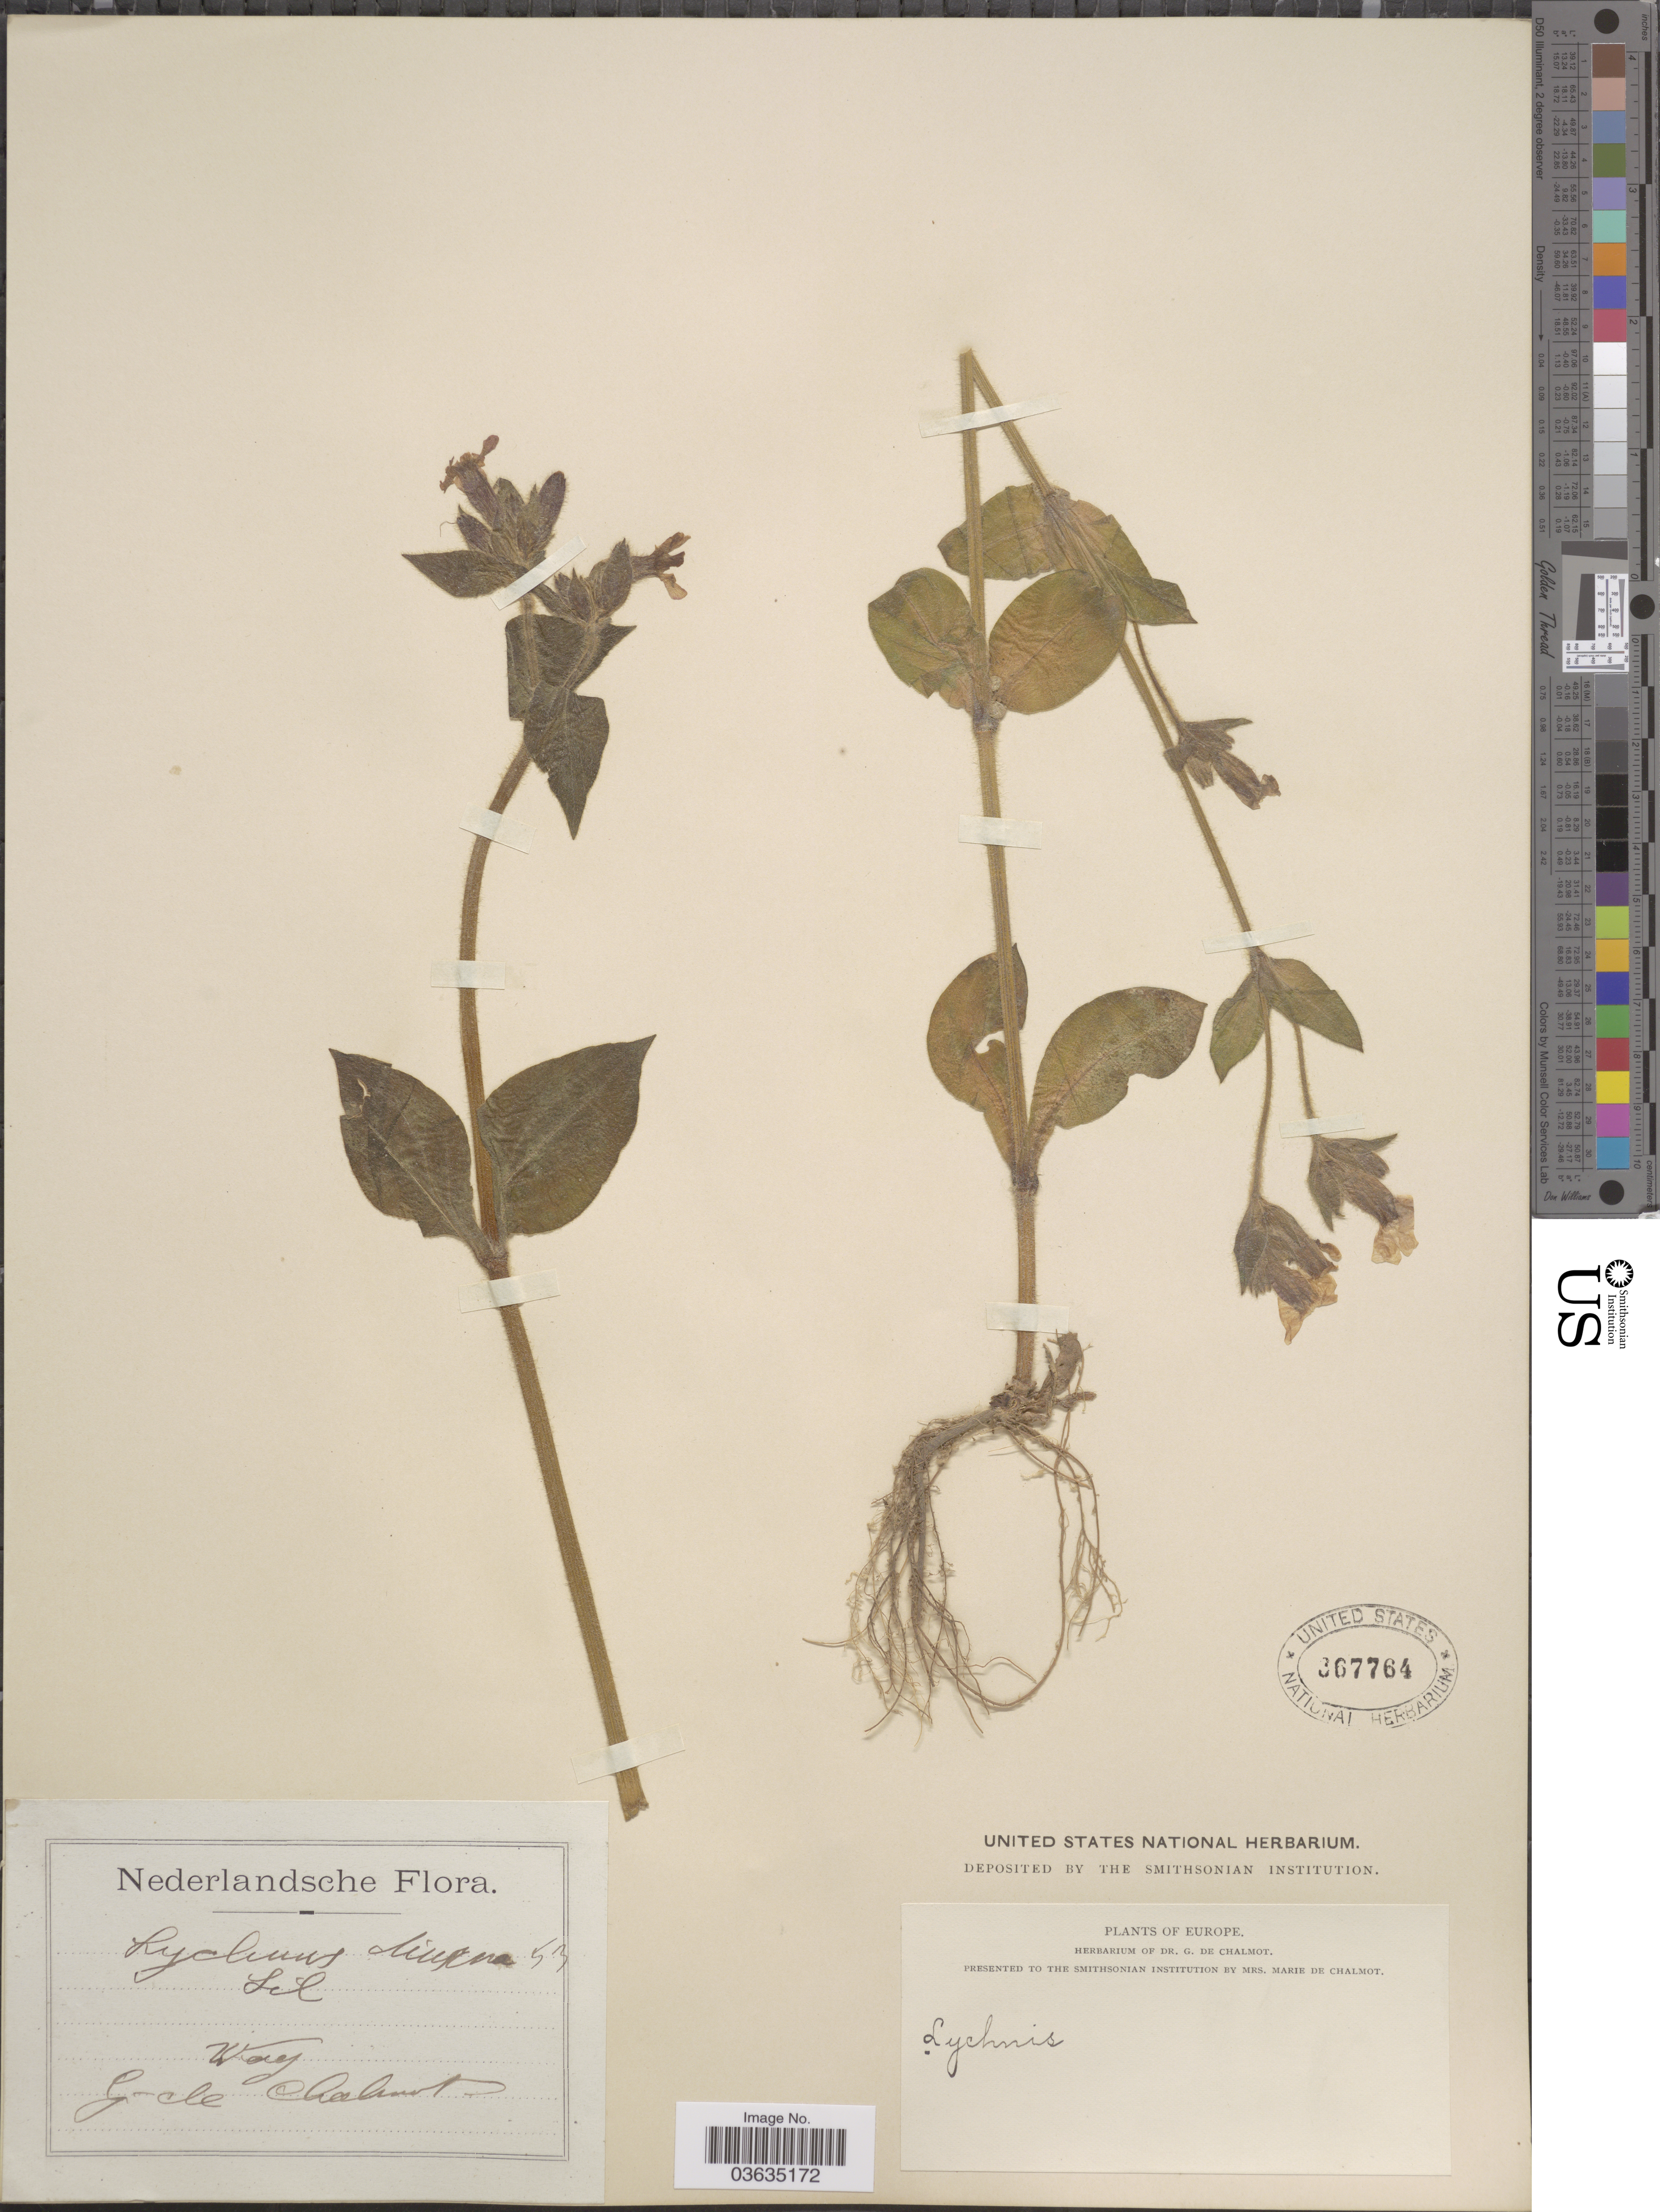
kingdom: Plantae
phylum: Tracheophyta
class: Magnoliopsida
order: Caryophyllales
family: Caryophyllaceae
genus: Silene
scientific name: Silene dioica subsp. dioica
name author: (L.) Clairv.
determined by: Strong, Mark T., (BOT), Smithsonian Institution - National Museum of Natural History (UNITED STATES)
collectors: G. de Chalmot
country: Netherlands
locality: Wag.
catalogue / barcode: US 367764